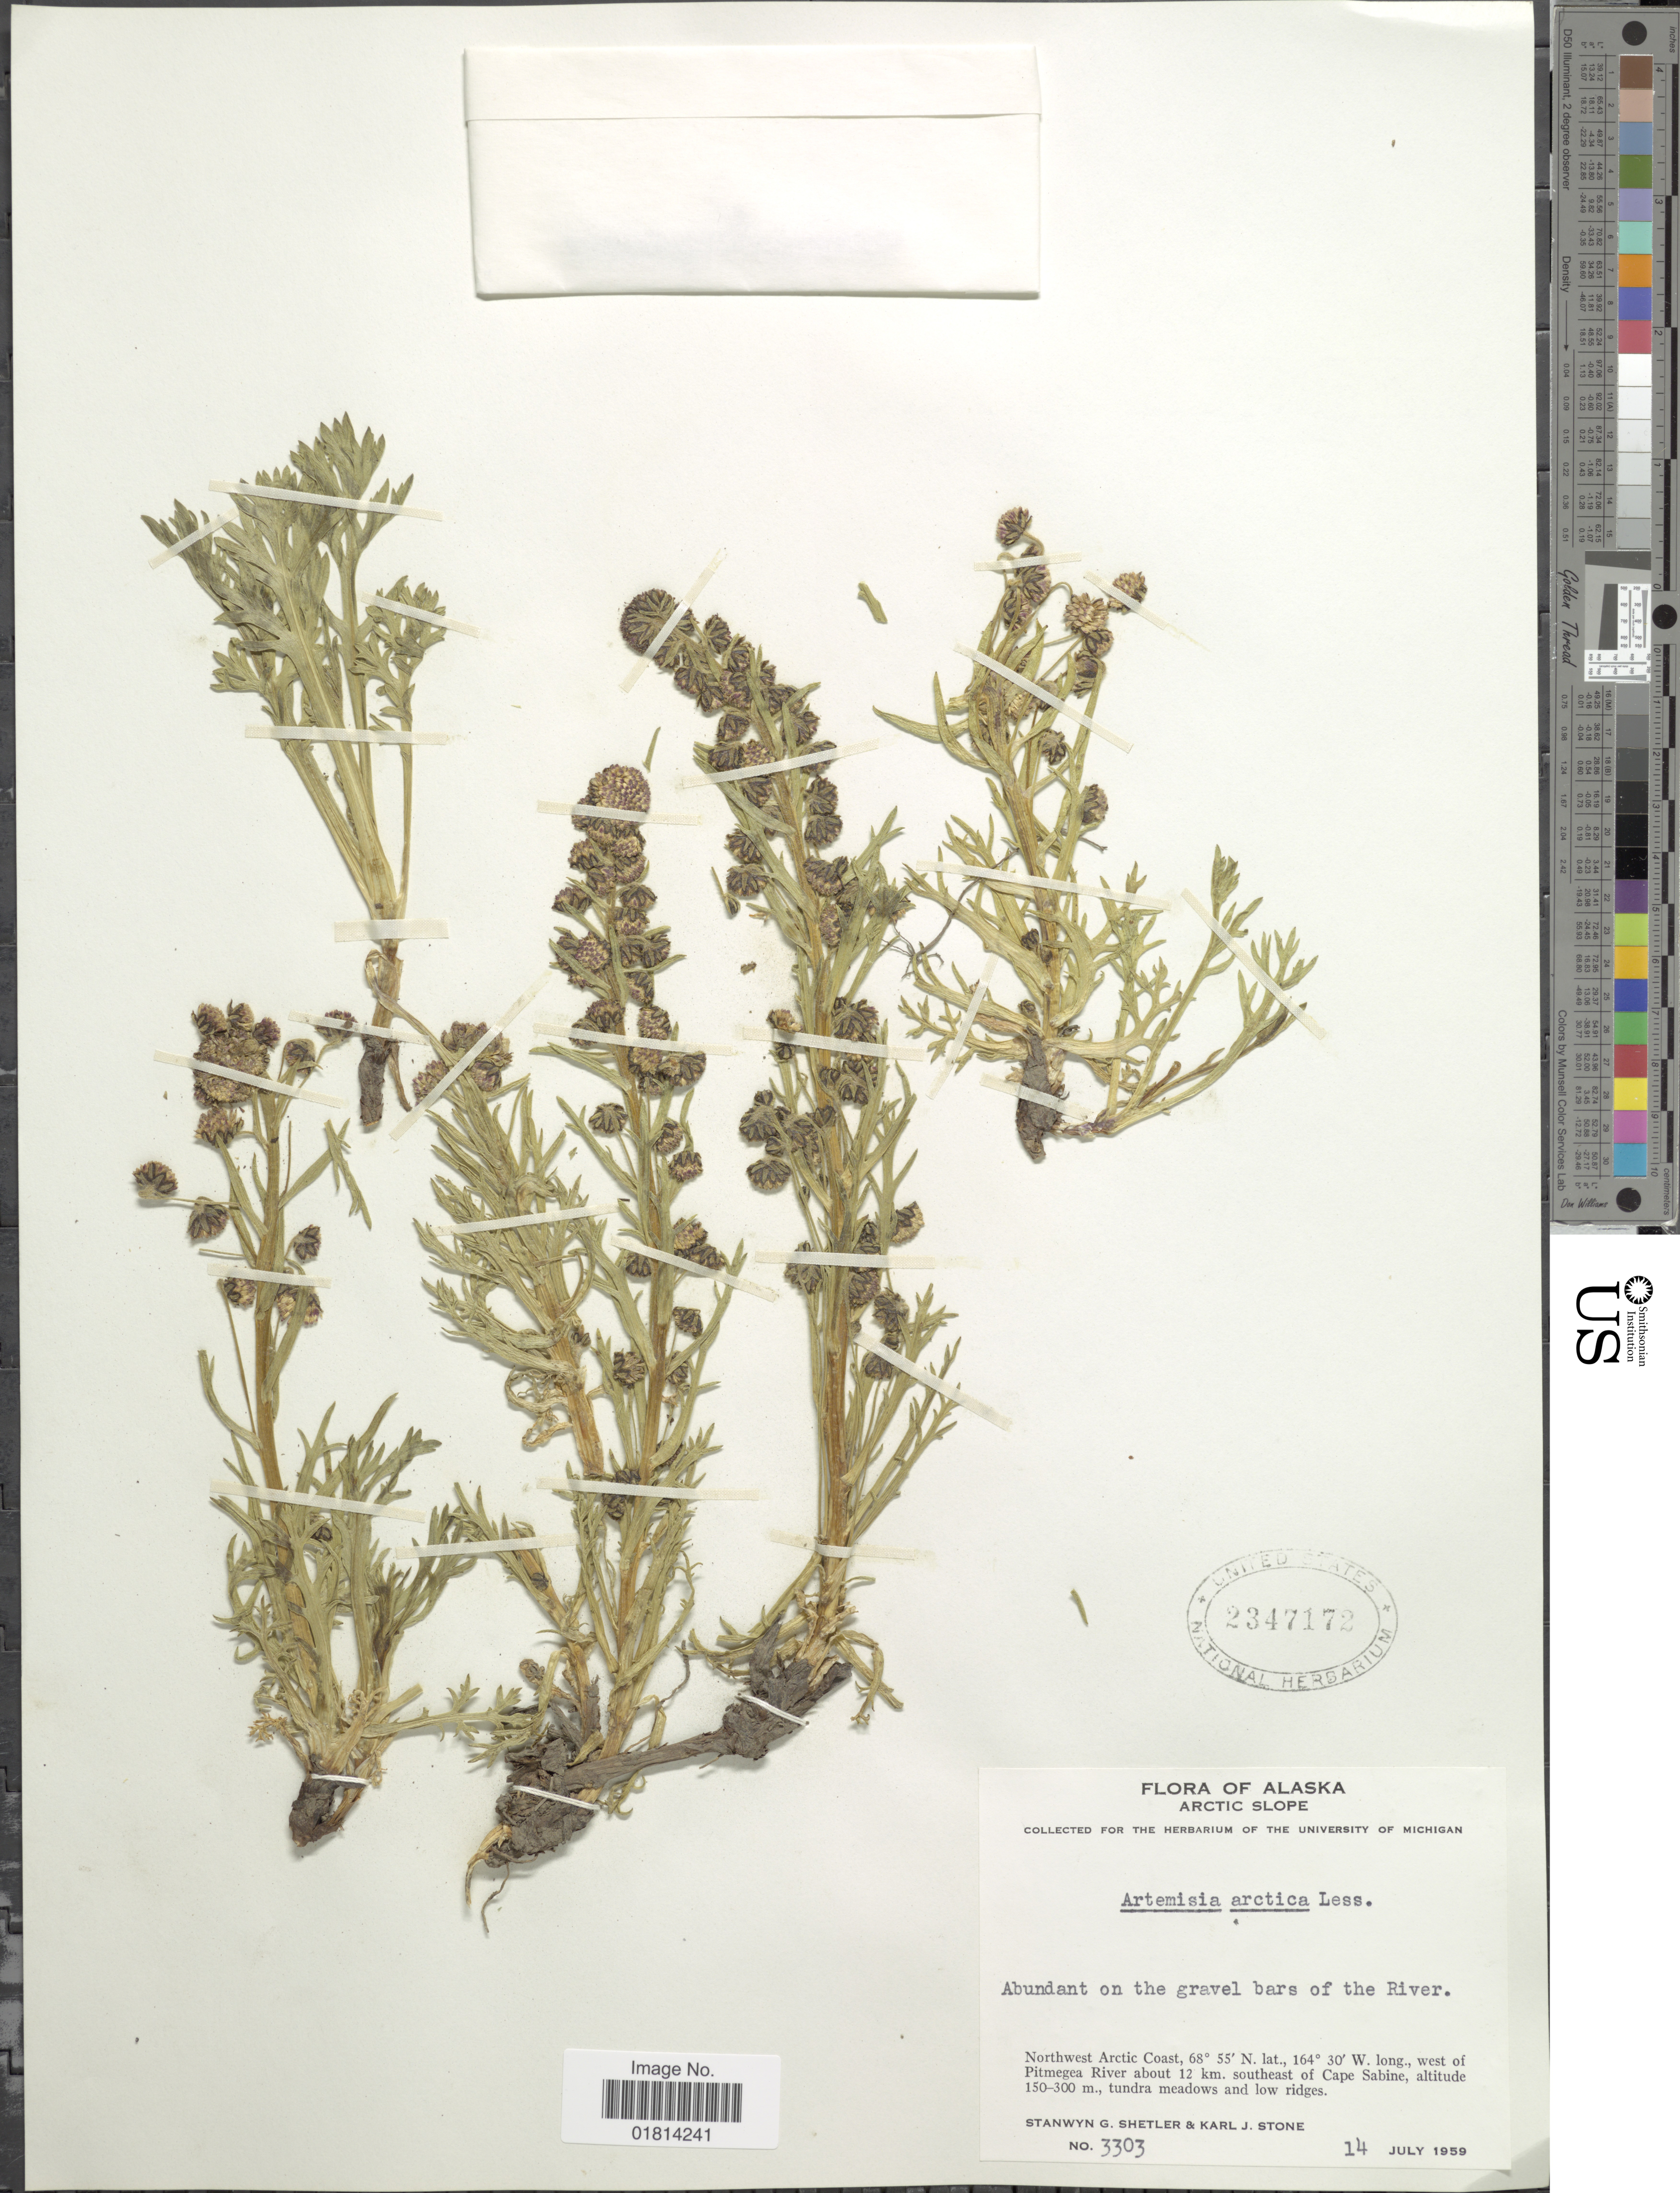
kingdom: Plantae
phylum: Tracheophyta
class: Magnoliopsida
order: Asterales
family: Asteraceae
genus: Artemisia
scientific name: Artemisia arctica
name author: Less.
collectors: S. Shetler & K. J. Stone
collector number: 3303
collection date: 1959-07-14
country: United States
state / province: Alaska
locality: Arctic Slope. Northwest Arctic Coast, west of Pitmega River about 12 km. southeast of Cape Sabine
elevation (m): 150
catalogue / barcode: US 2347172